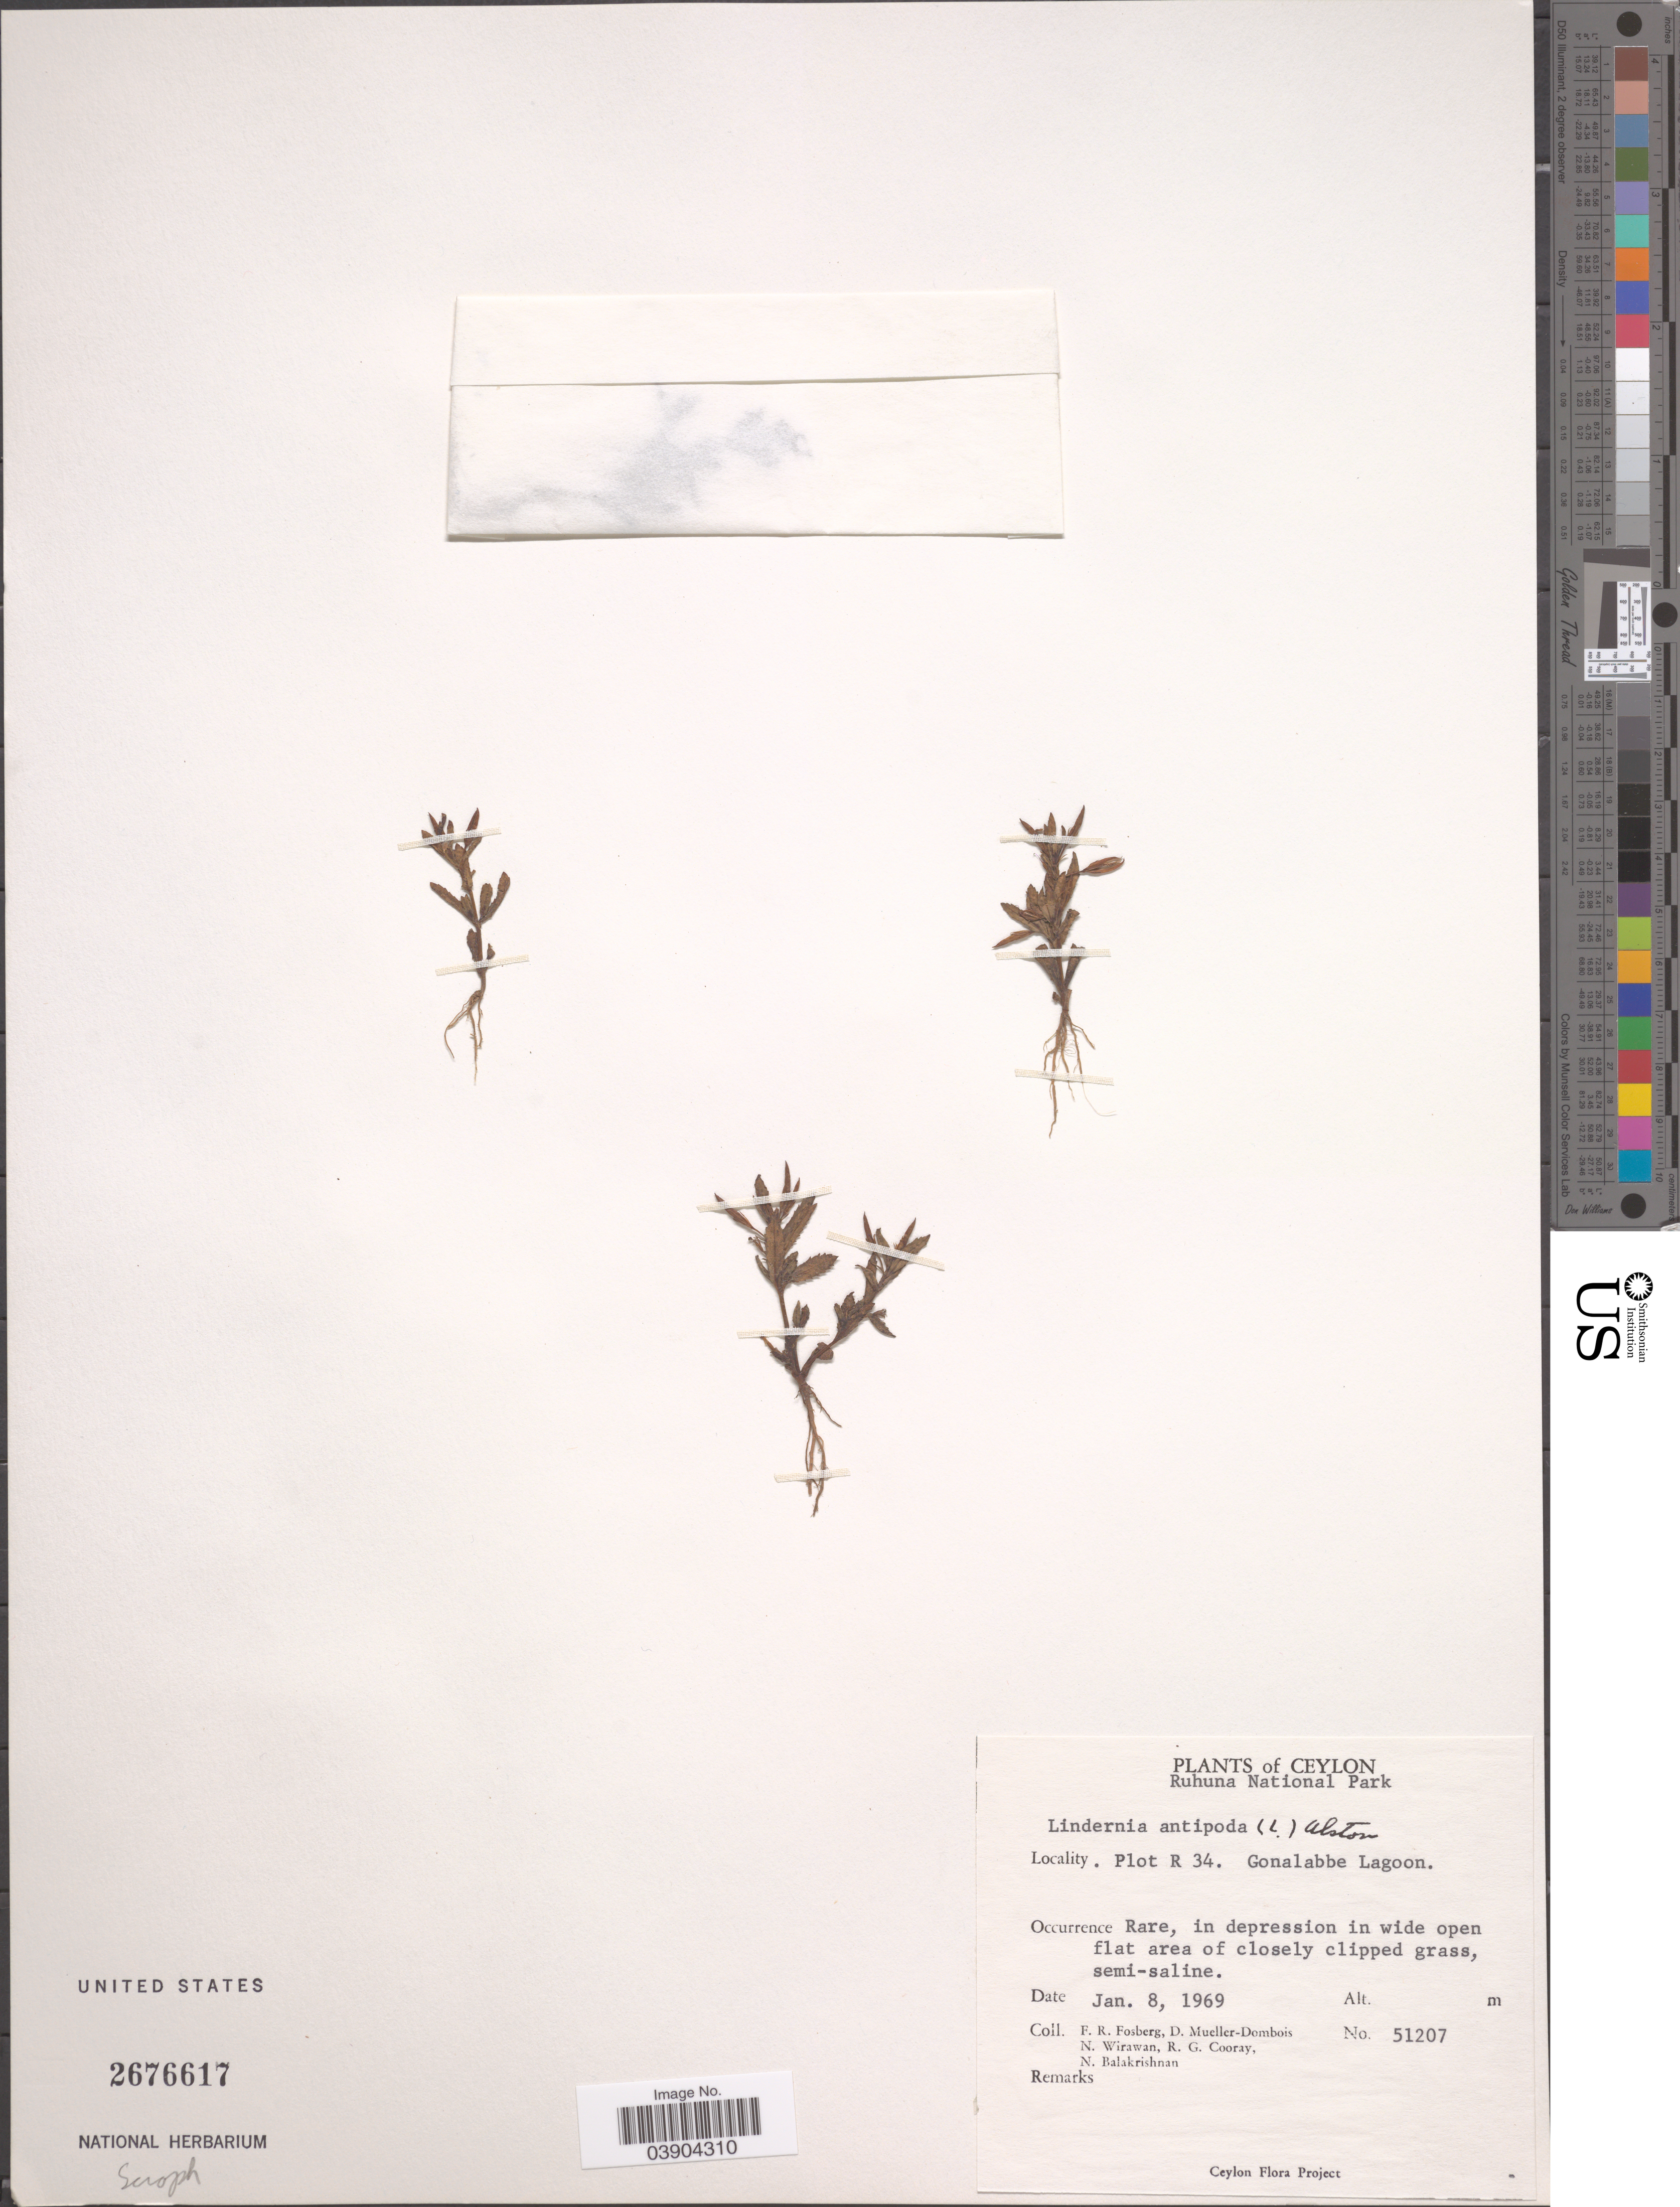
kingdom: Plantae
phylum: Tracheophyta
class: Magnoliopsida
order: Lamiales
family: Linderniaceae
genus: Lindernia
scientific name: Lindernia antipoda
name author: (L.) Alston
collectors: F. R. Fosberg, D. Mueller-Dombois, N. Wirawan, R. Cooray & N. Balakrishnan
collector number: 51207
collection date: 1969-01-08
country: Sri Lanka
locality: Ceylon. Ruhuna National Park. Plot R 34. Gonalabbe Lagoon.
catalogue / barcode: US 2676617